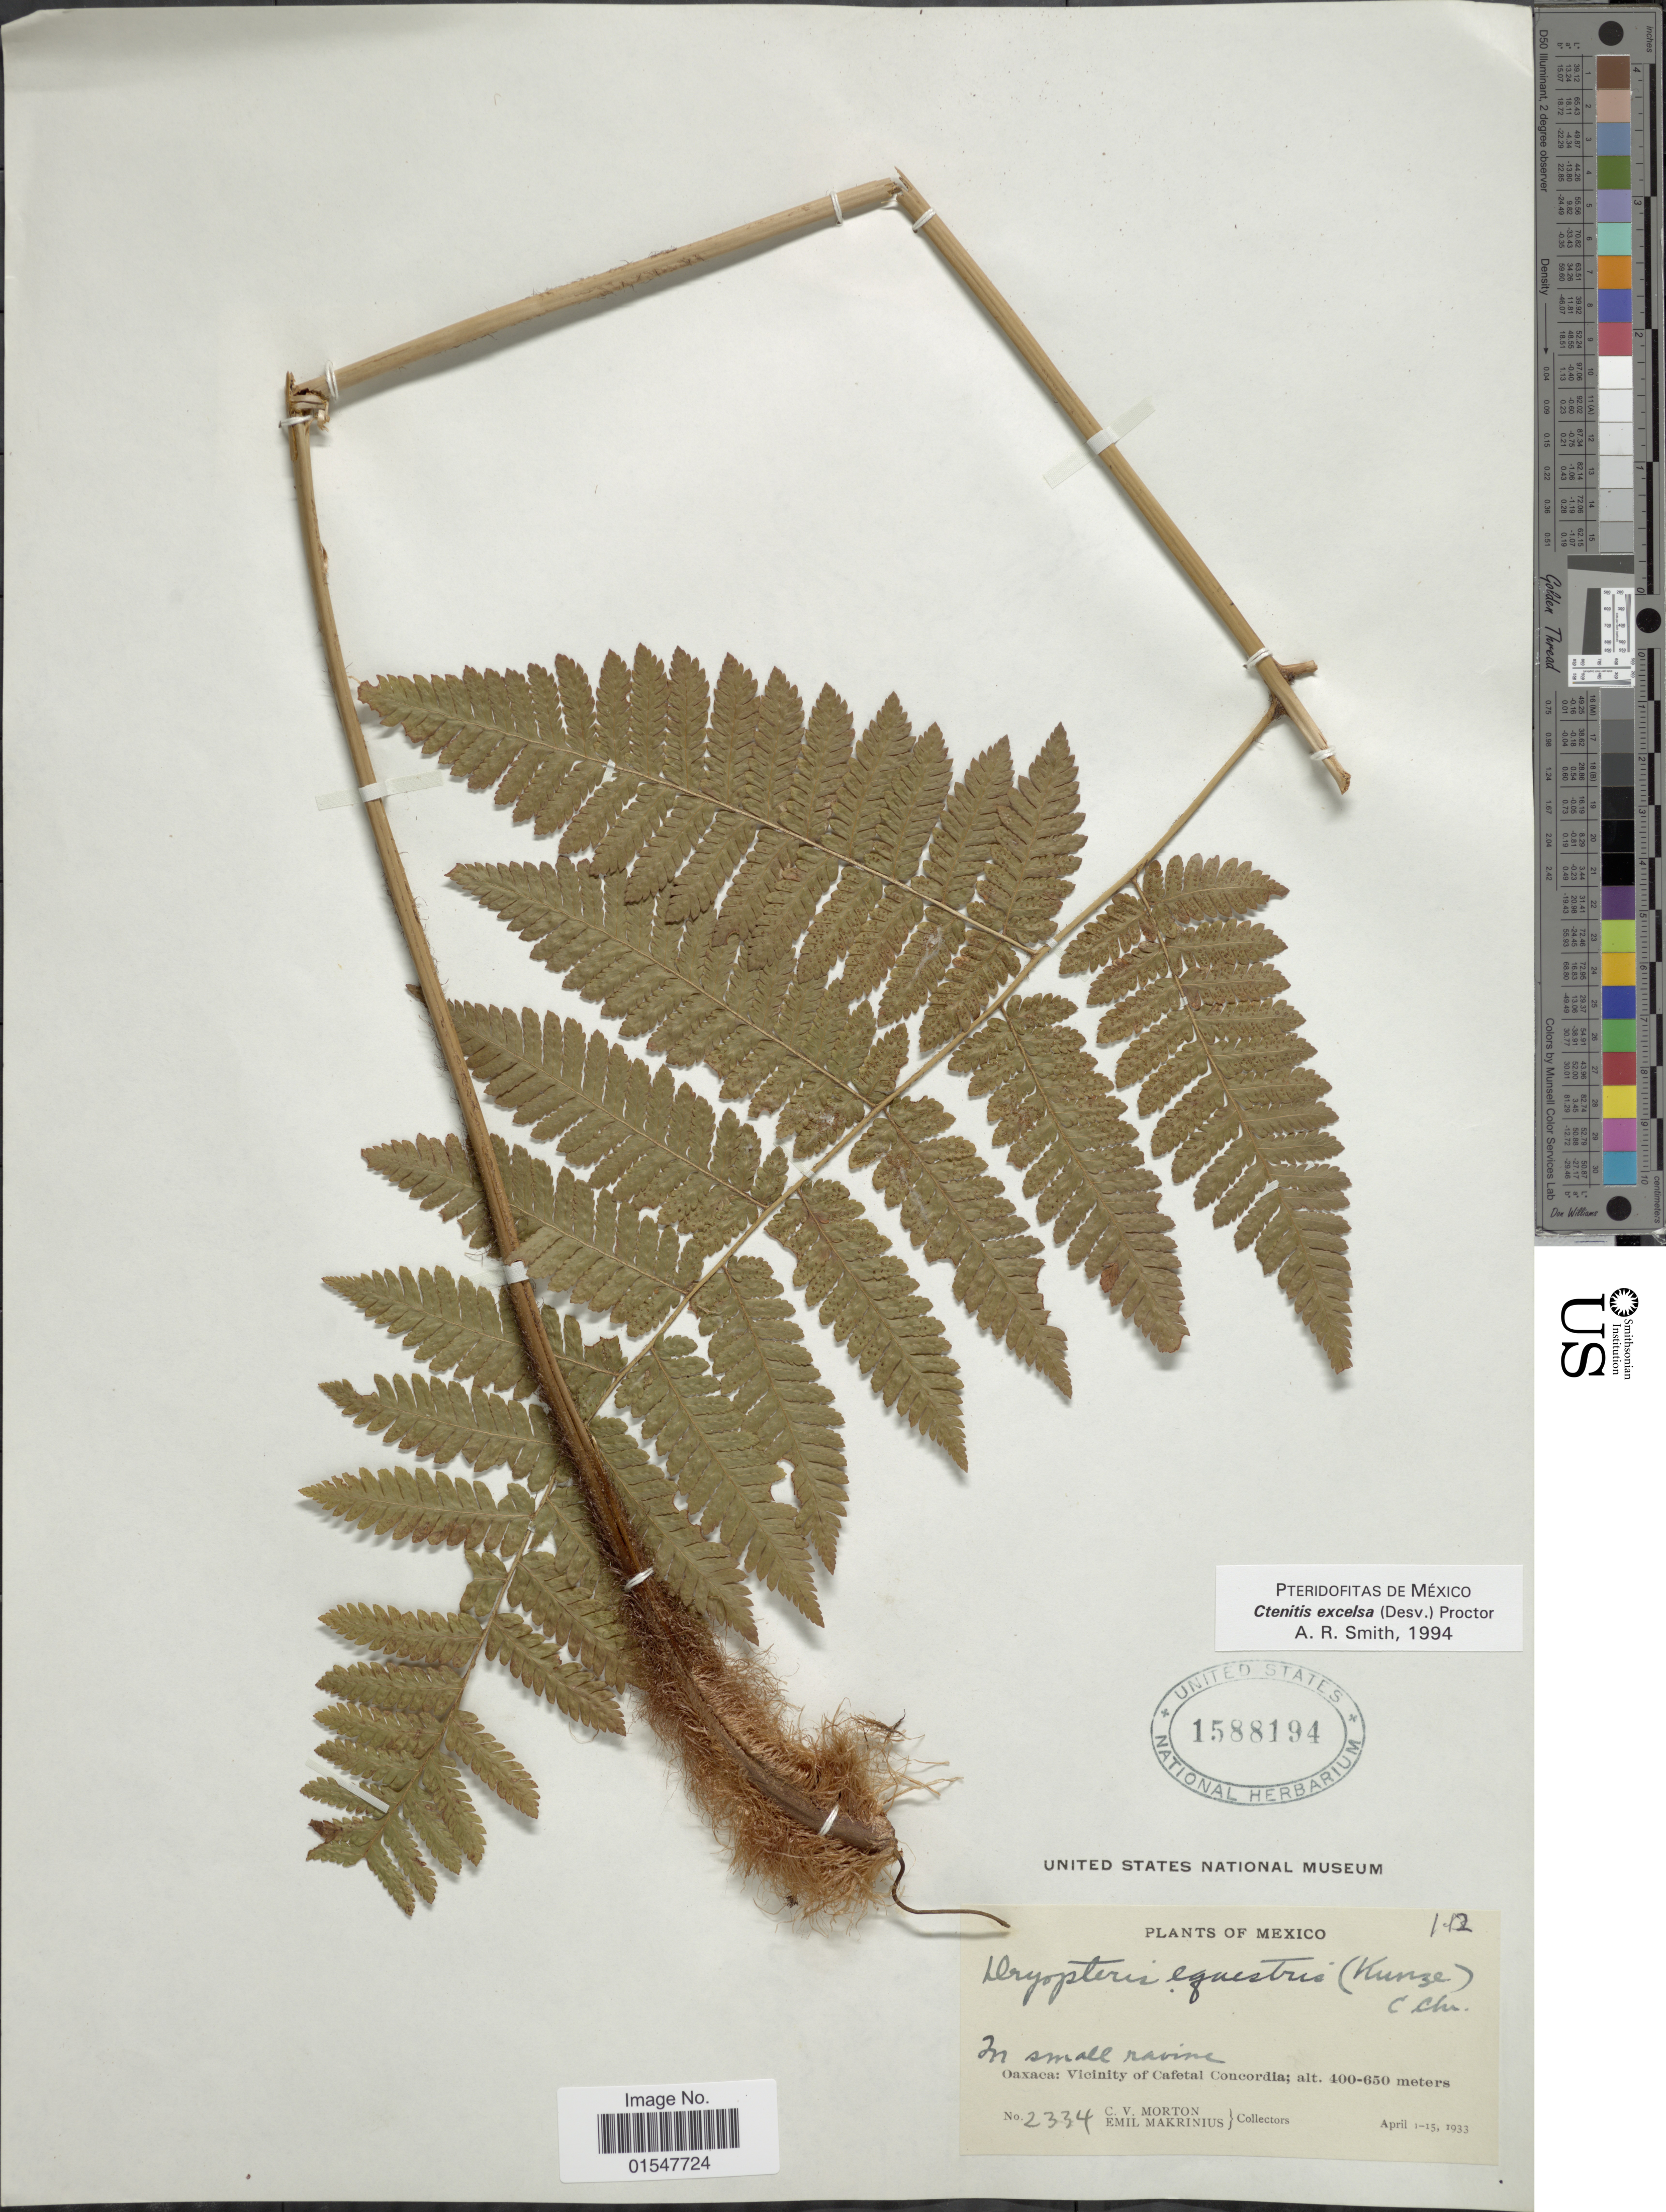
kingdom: Plantae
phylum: Tracheophyta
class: Polypodiopsida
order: Polypodiales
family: Dryopteridaceae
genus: Ctenitis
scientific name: Ctenitis excelsa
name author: (Desv.) Proctor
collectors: C. V. Morton & E. Makrinius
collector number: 2334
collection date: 1933-04-01/1933-04-15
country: Mexico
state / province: Oaxaca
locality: Oaxaca: Vicinity of Cafetal Concordia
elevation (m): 400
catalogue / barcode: US 1588194